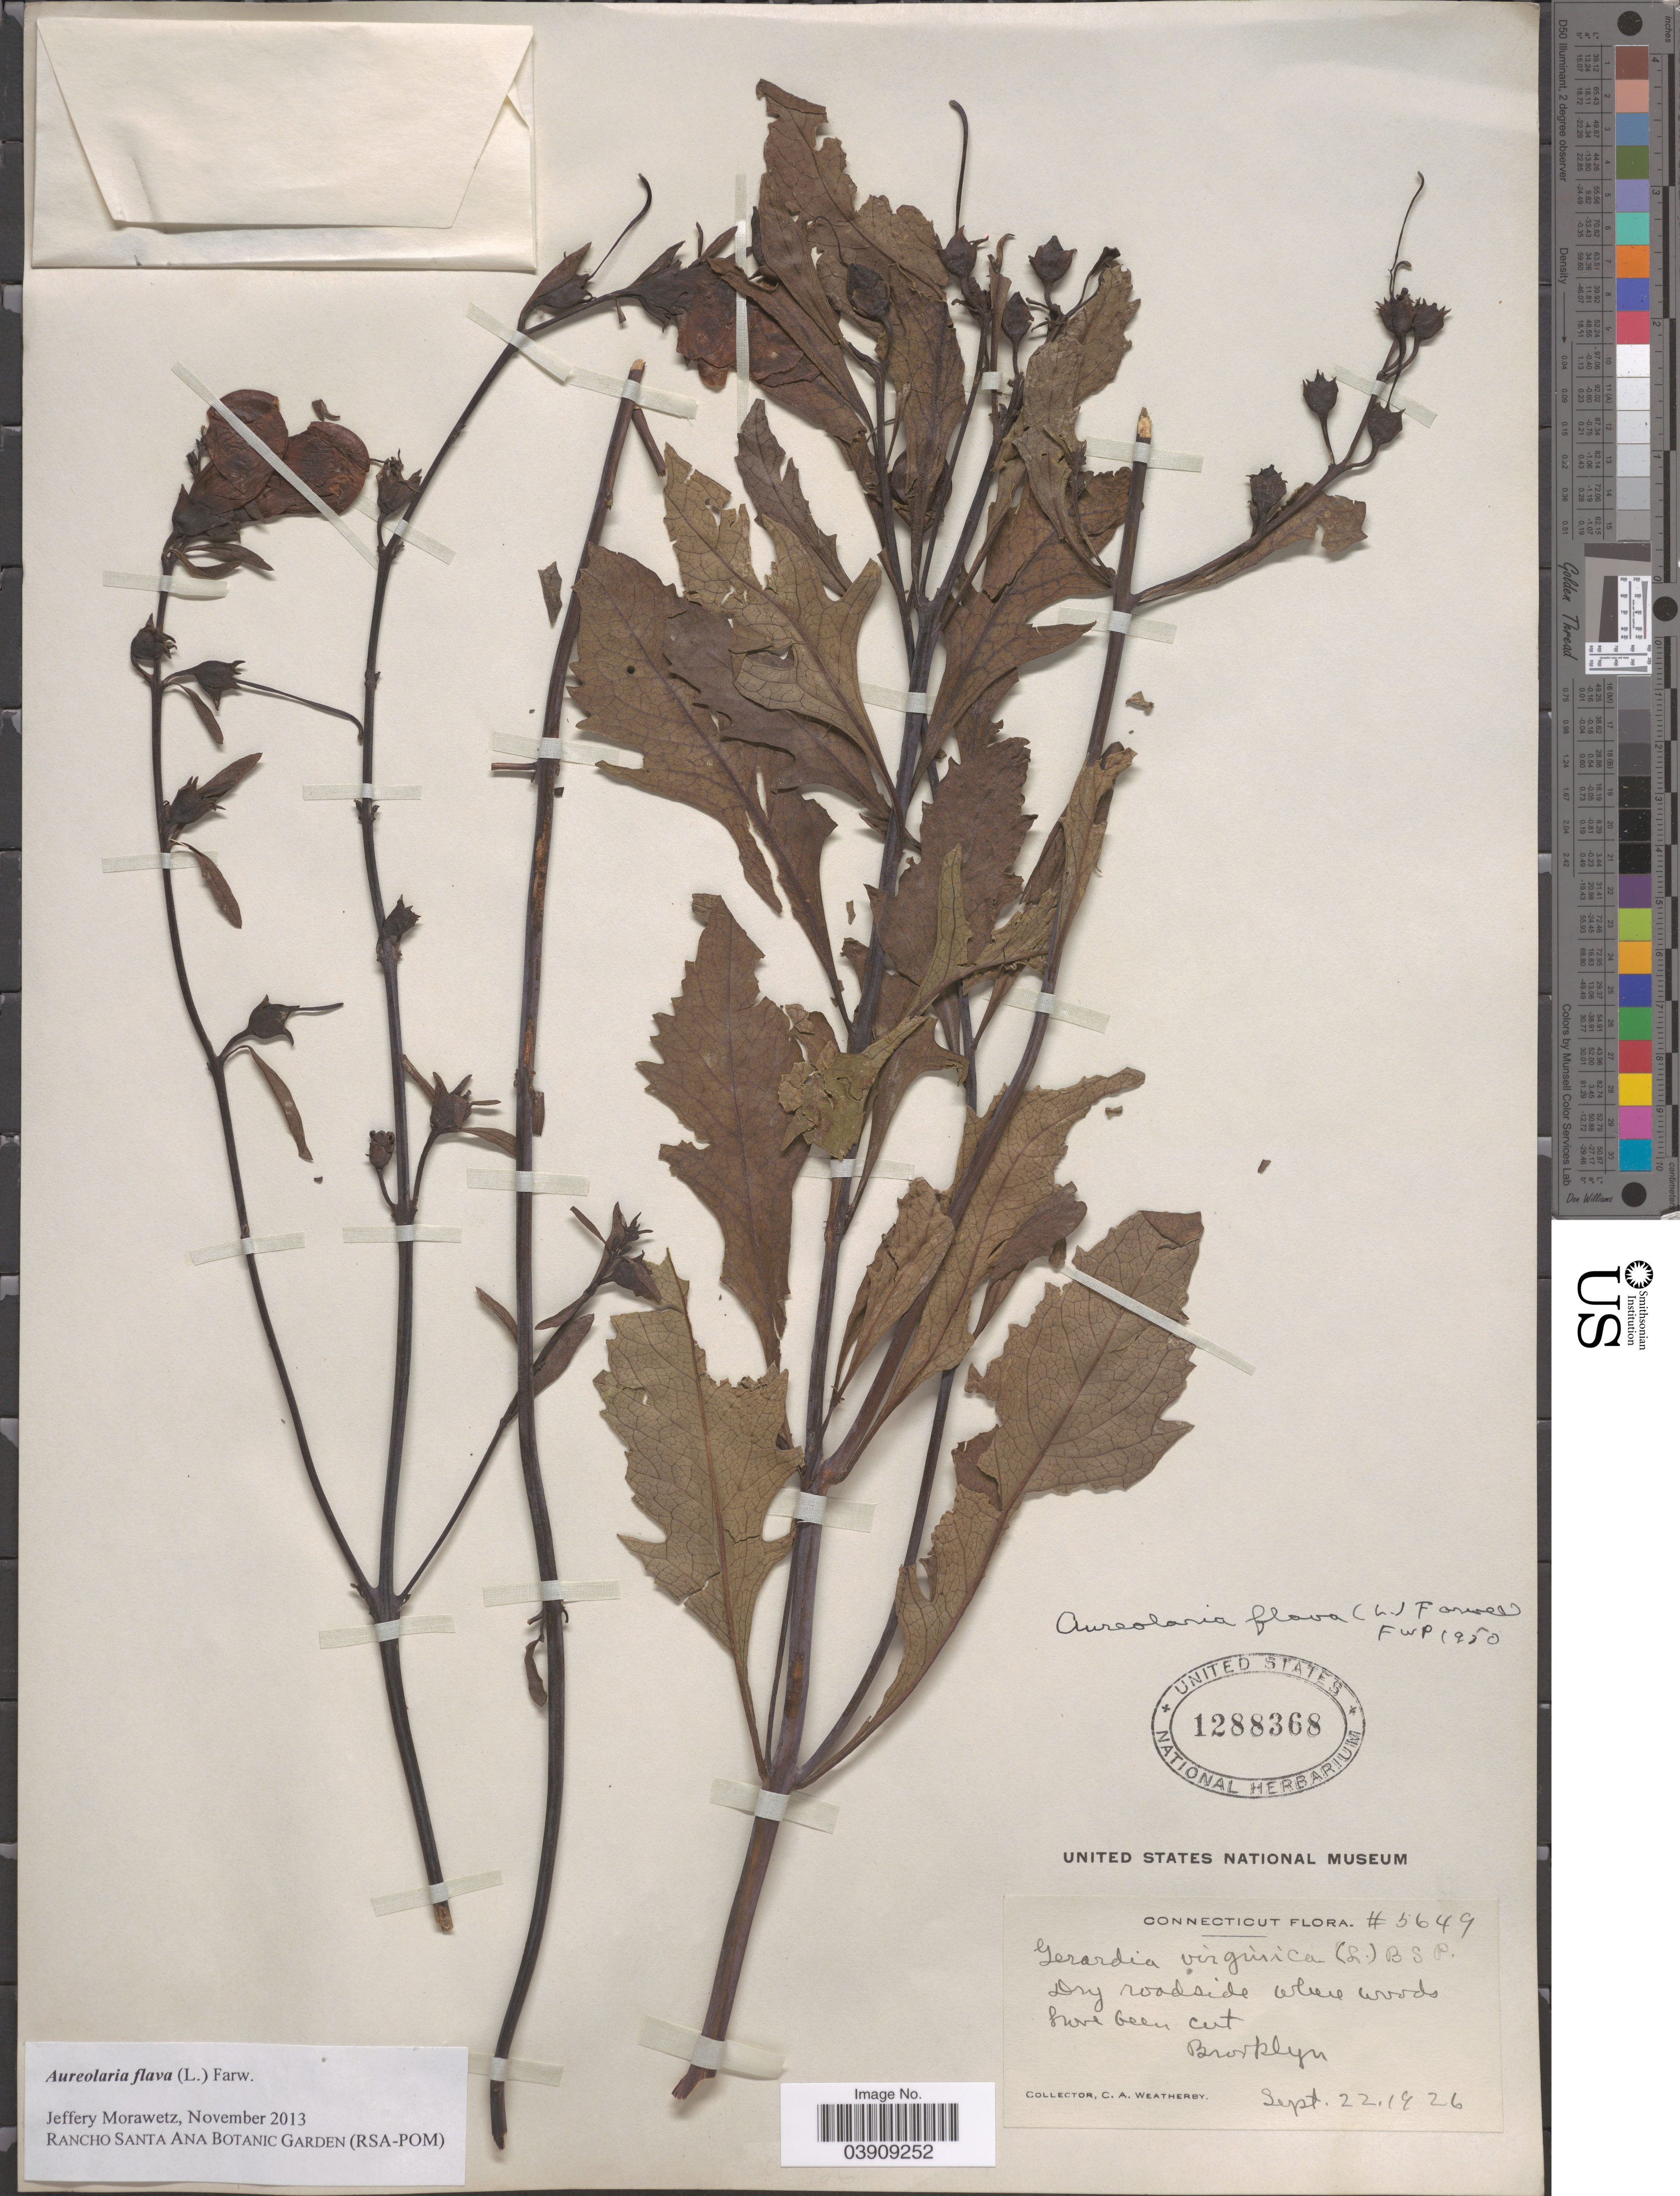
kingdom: Plantae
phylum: Tracheophyta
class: Magnoliopsida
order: Lamiales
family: Orobanchaceae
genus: Aureolaria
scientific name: Aureolaria flava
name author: (L.) Farw.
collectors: C. A. Weatherby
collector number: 5649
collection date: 1926-09-22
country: United States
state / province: Connecticut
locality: Brooklyn.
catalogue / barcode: US 1288368